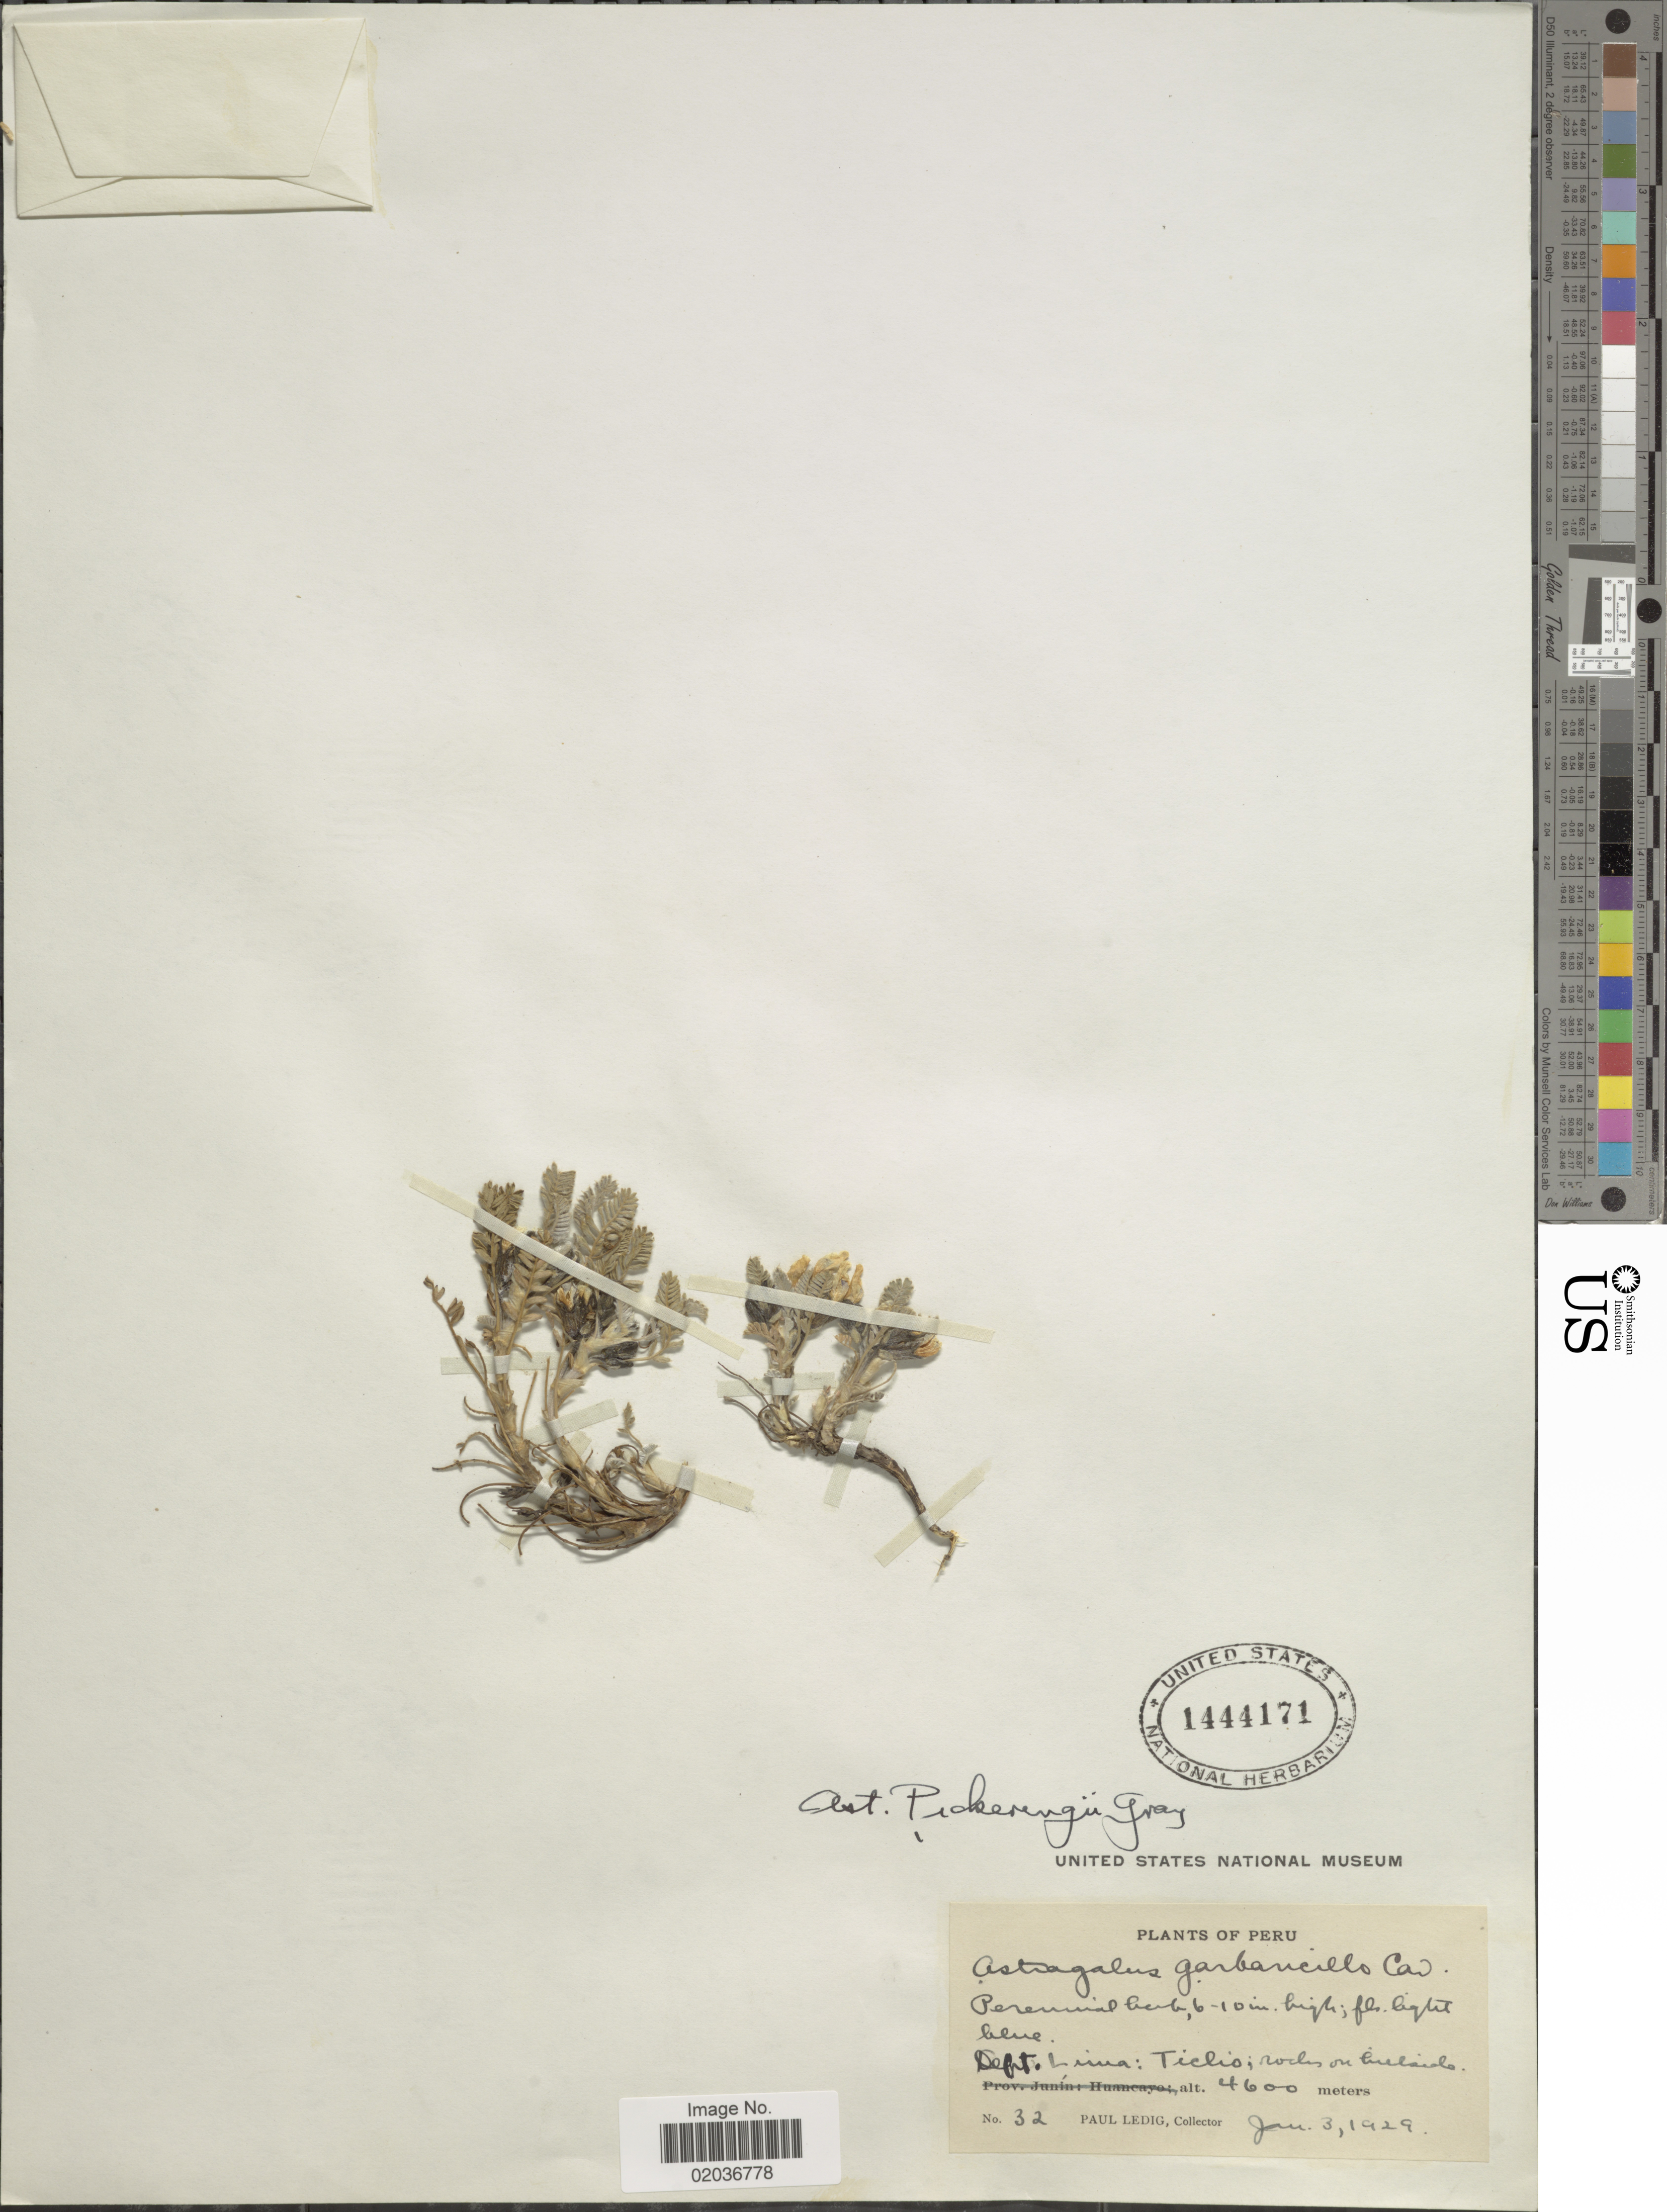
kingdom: Plantae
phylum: Tracheophyta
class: Magnoliopsida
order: Fabales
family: Fabaceae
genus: Astragalus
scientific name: Astragalus pickeringii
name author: A. Gray in Wilkes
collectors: P. Ledig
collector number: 32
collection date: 1929-01-03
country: Peru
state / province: Lima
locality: Dept. Lima: Ticlio; rocks on hillside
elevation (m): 4600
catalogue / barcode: US 1444171